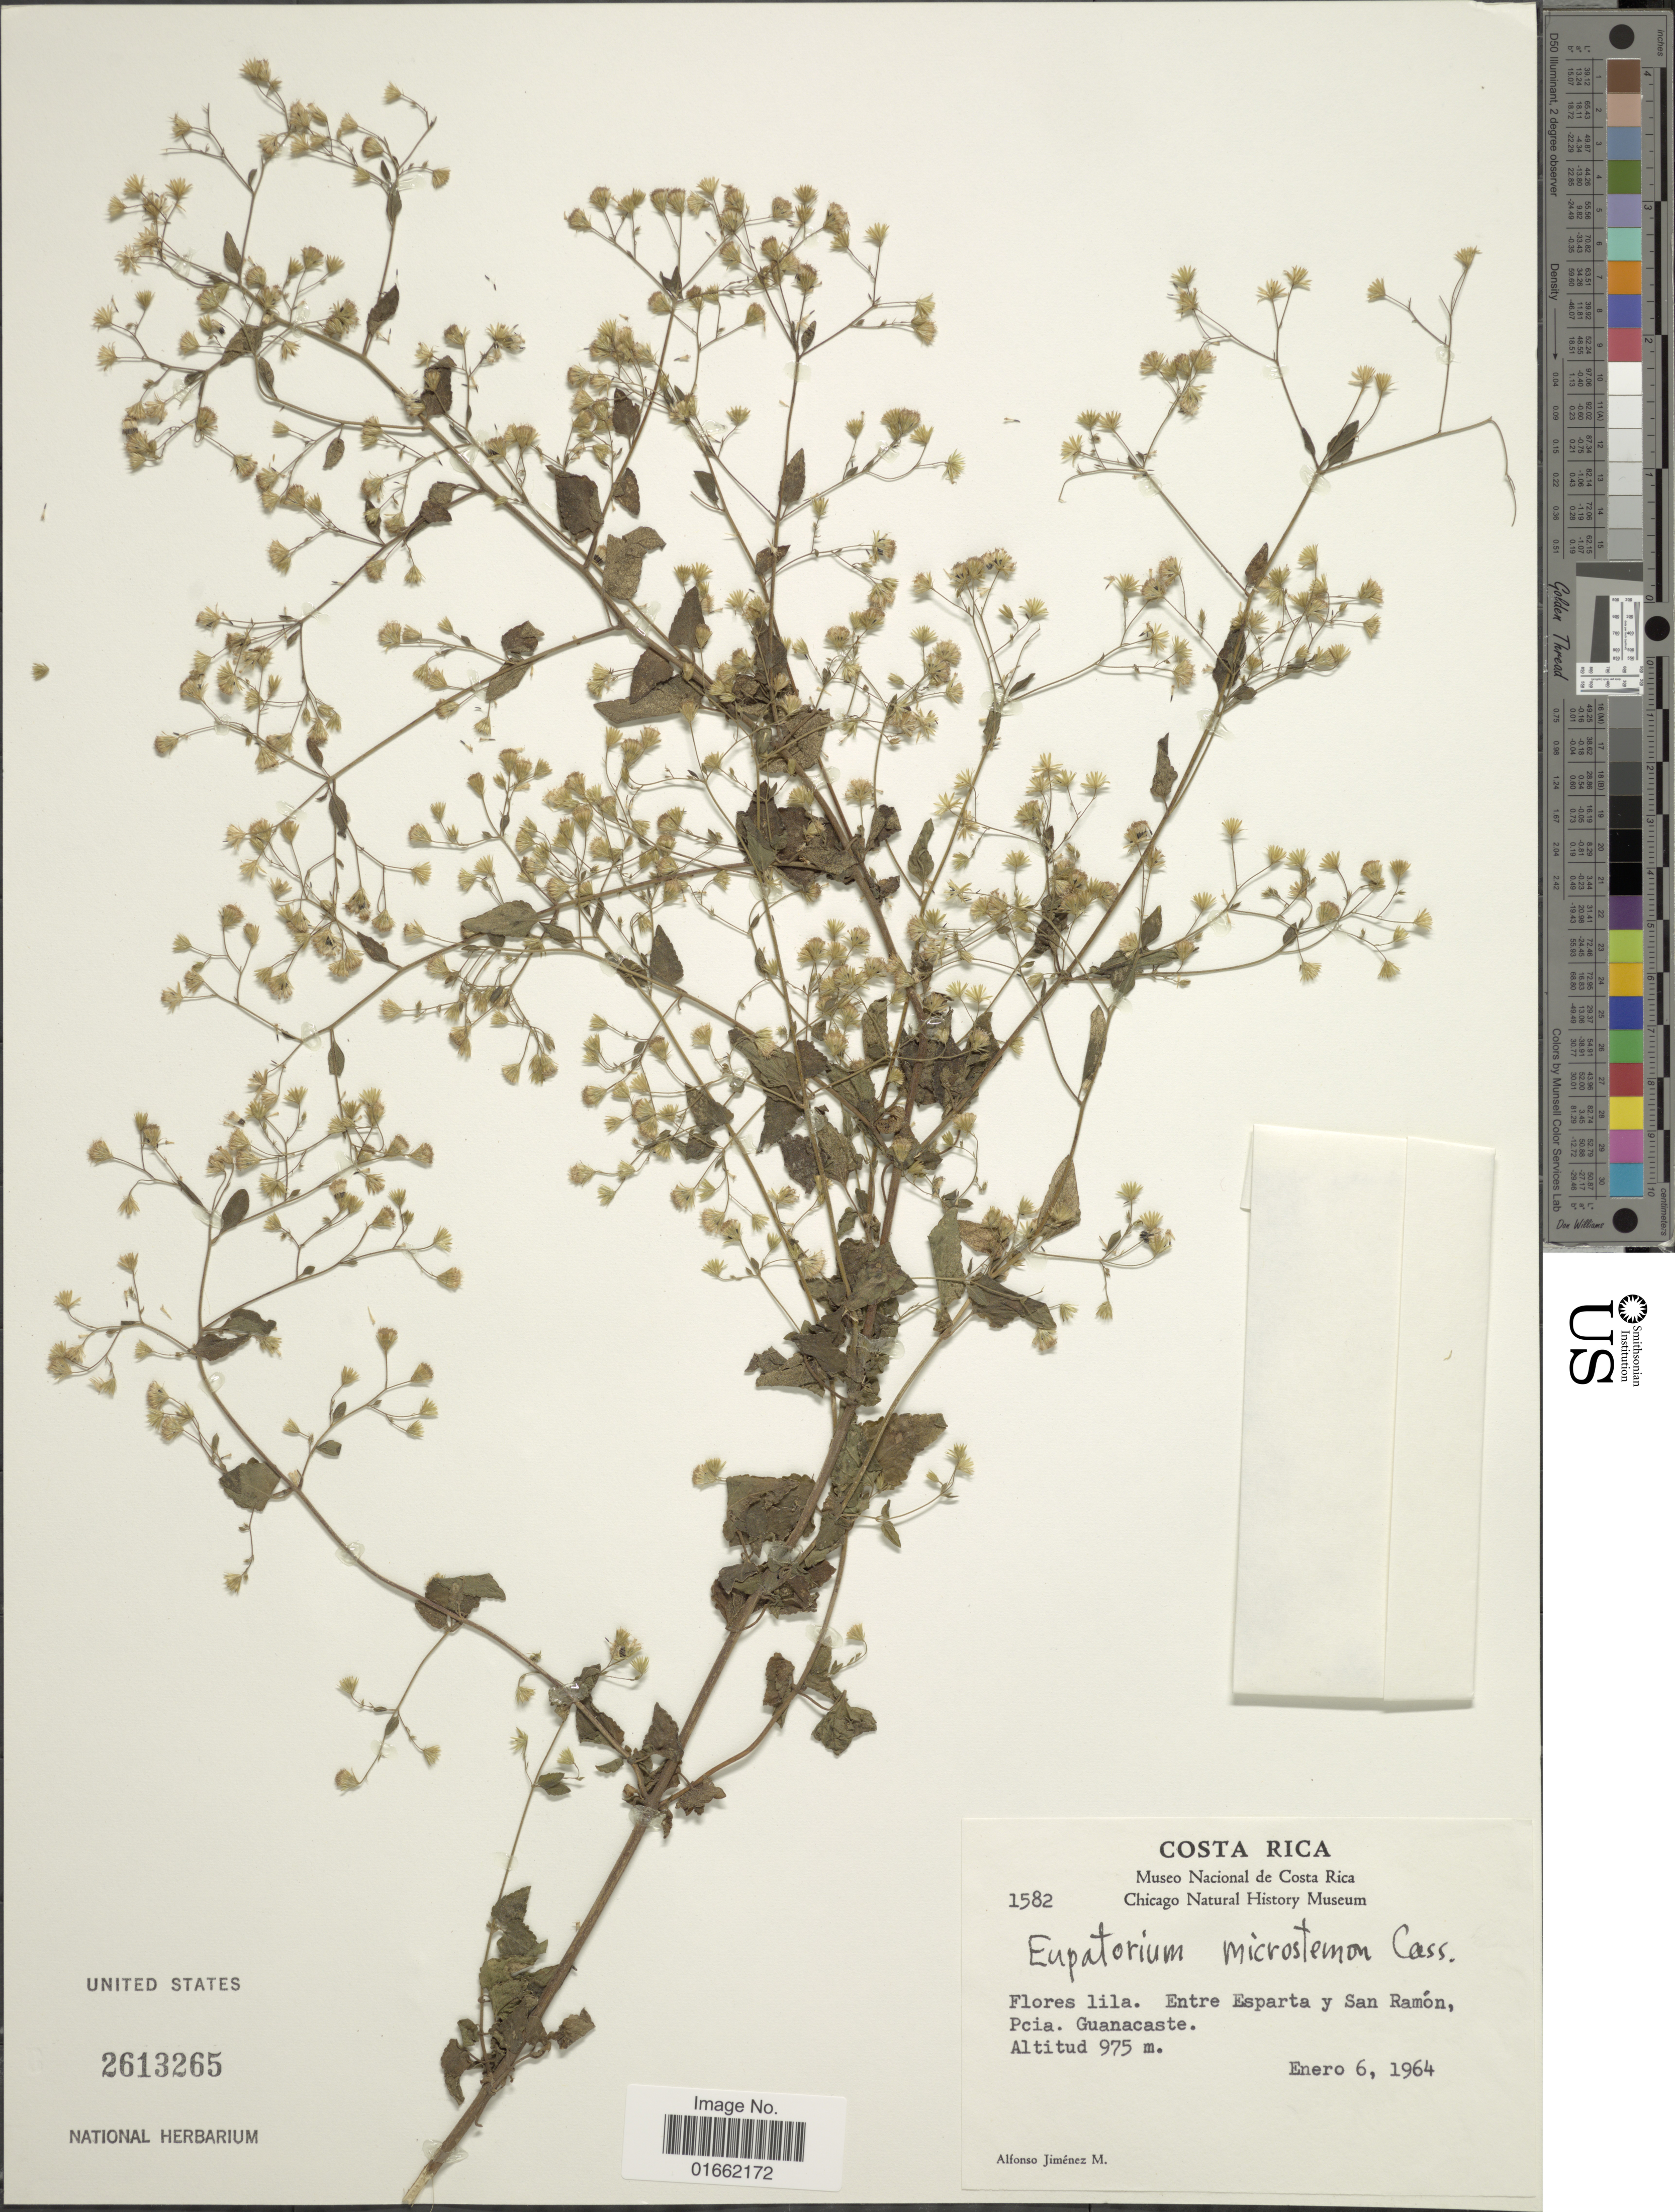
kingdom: Plantae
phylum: Tracheophyta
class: Magnoliopsida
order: Asterales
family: Asteraceae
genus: Fleischmannia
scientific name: Fleischmannia sinclairii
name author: (Benth. ex Oerst.) R.M. King & H. Rob.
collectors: A. Jimenez M.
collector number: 1582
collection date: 1964-01-06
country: Costa Rica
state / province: Guanacaste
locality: Entre Esparta y San Ramón, Pcia. Guanacaste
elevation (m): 975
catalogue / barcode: US 2613265